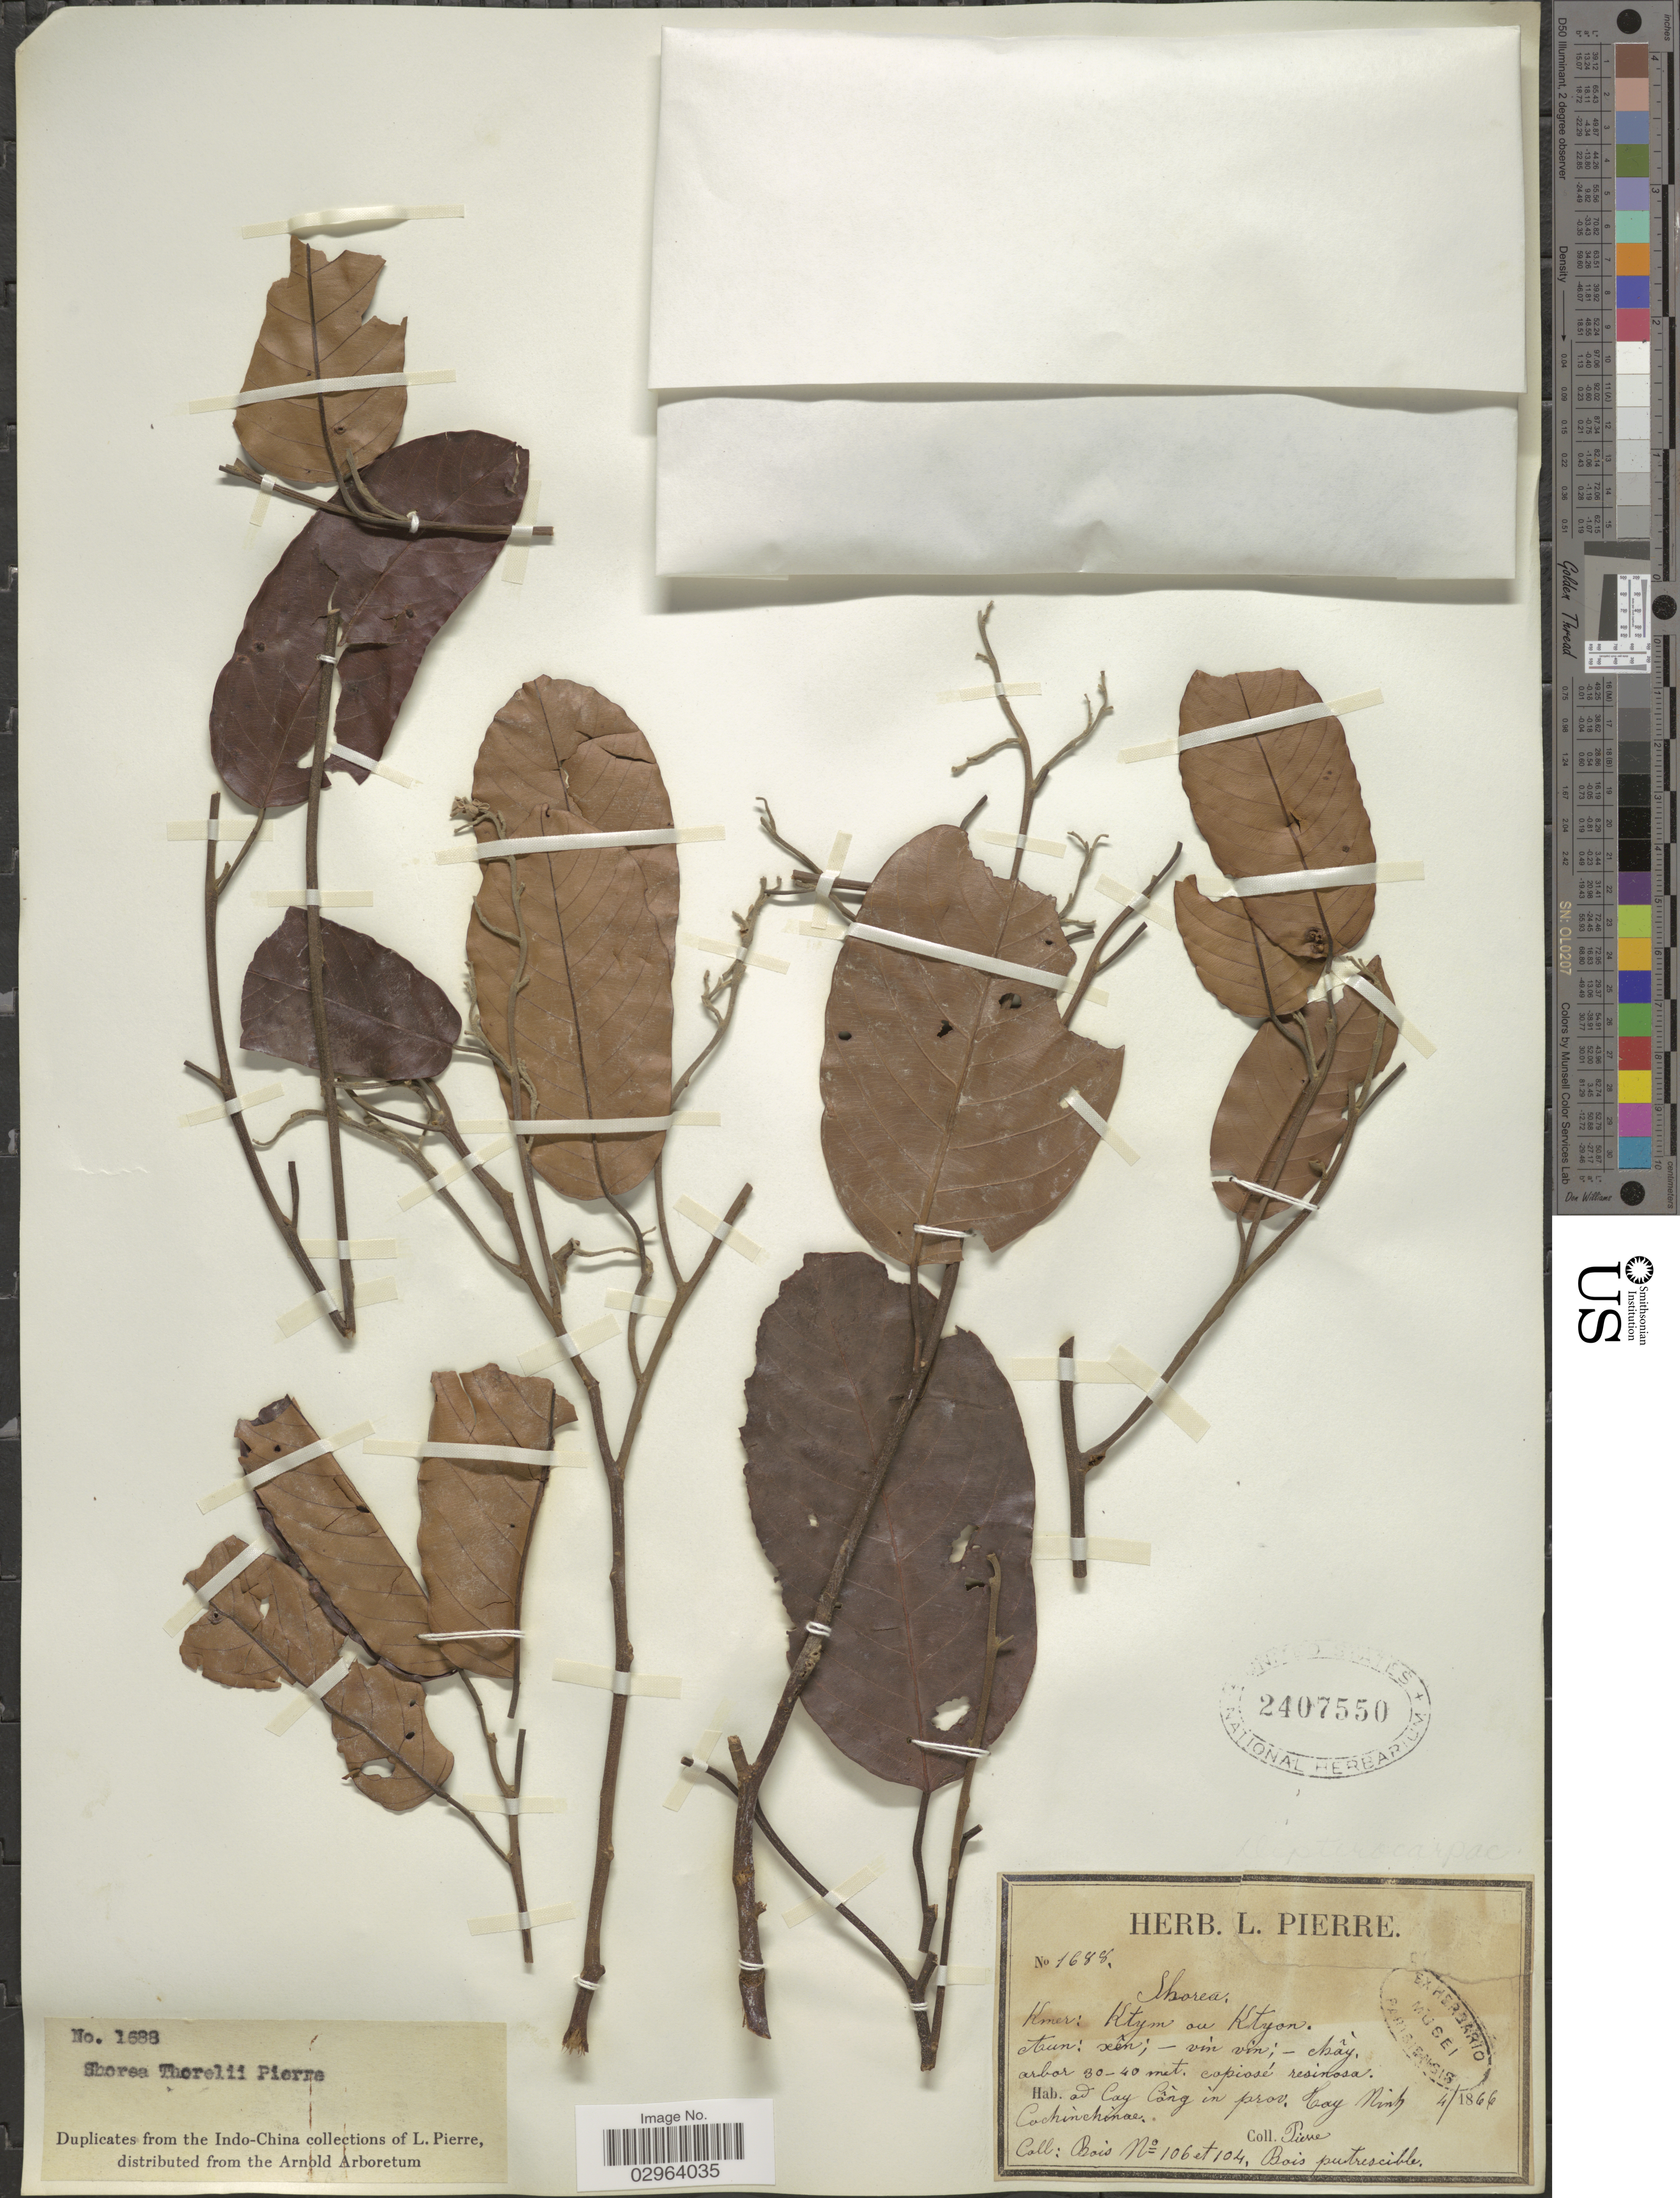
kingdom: Plantae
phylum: Tracheophyta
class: Magnoliopsida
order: Malvales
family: Dipterocarpaceae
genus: Shorea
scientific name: Shorea thorelii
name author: Pierre ex Laness.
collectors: L. Pierre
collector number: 1688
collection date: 1866-04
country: Vietnam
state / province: Tay Ninh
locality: Ad Cay Công in proiv. Hay Ninh. Cochinchinae.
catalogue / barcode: US 2407550